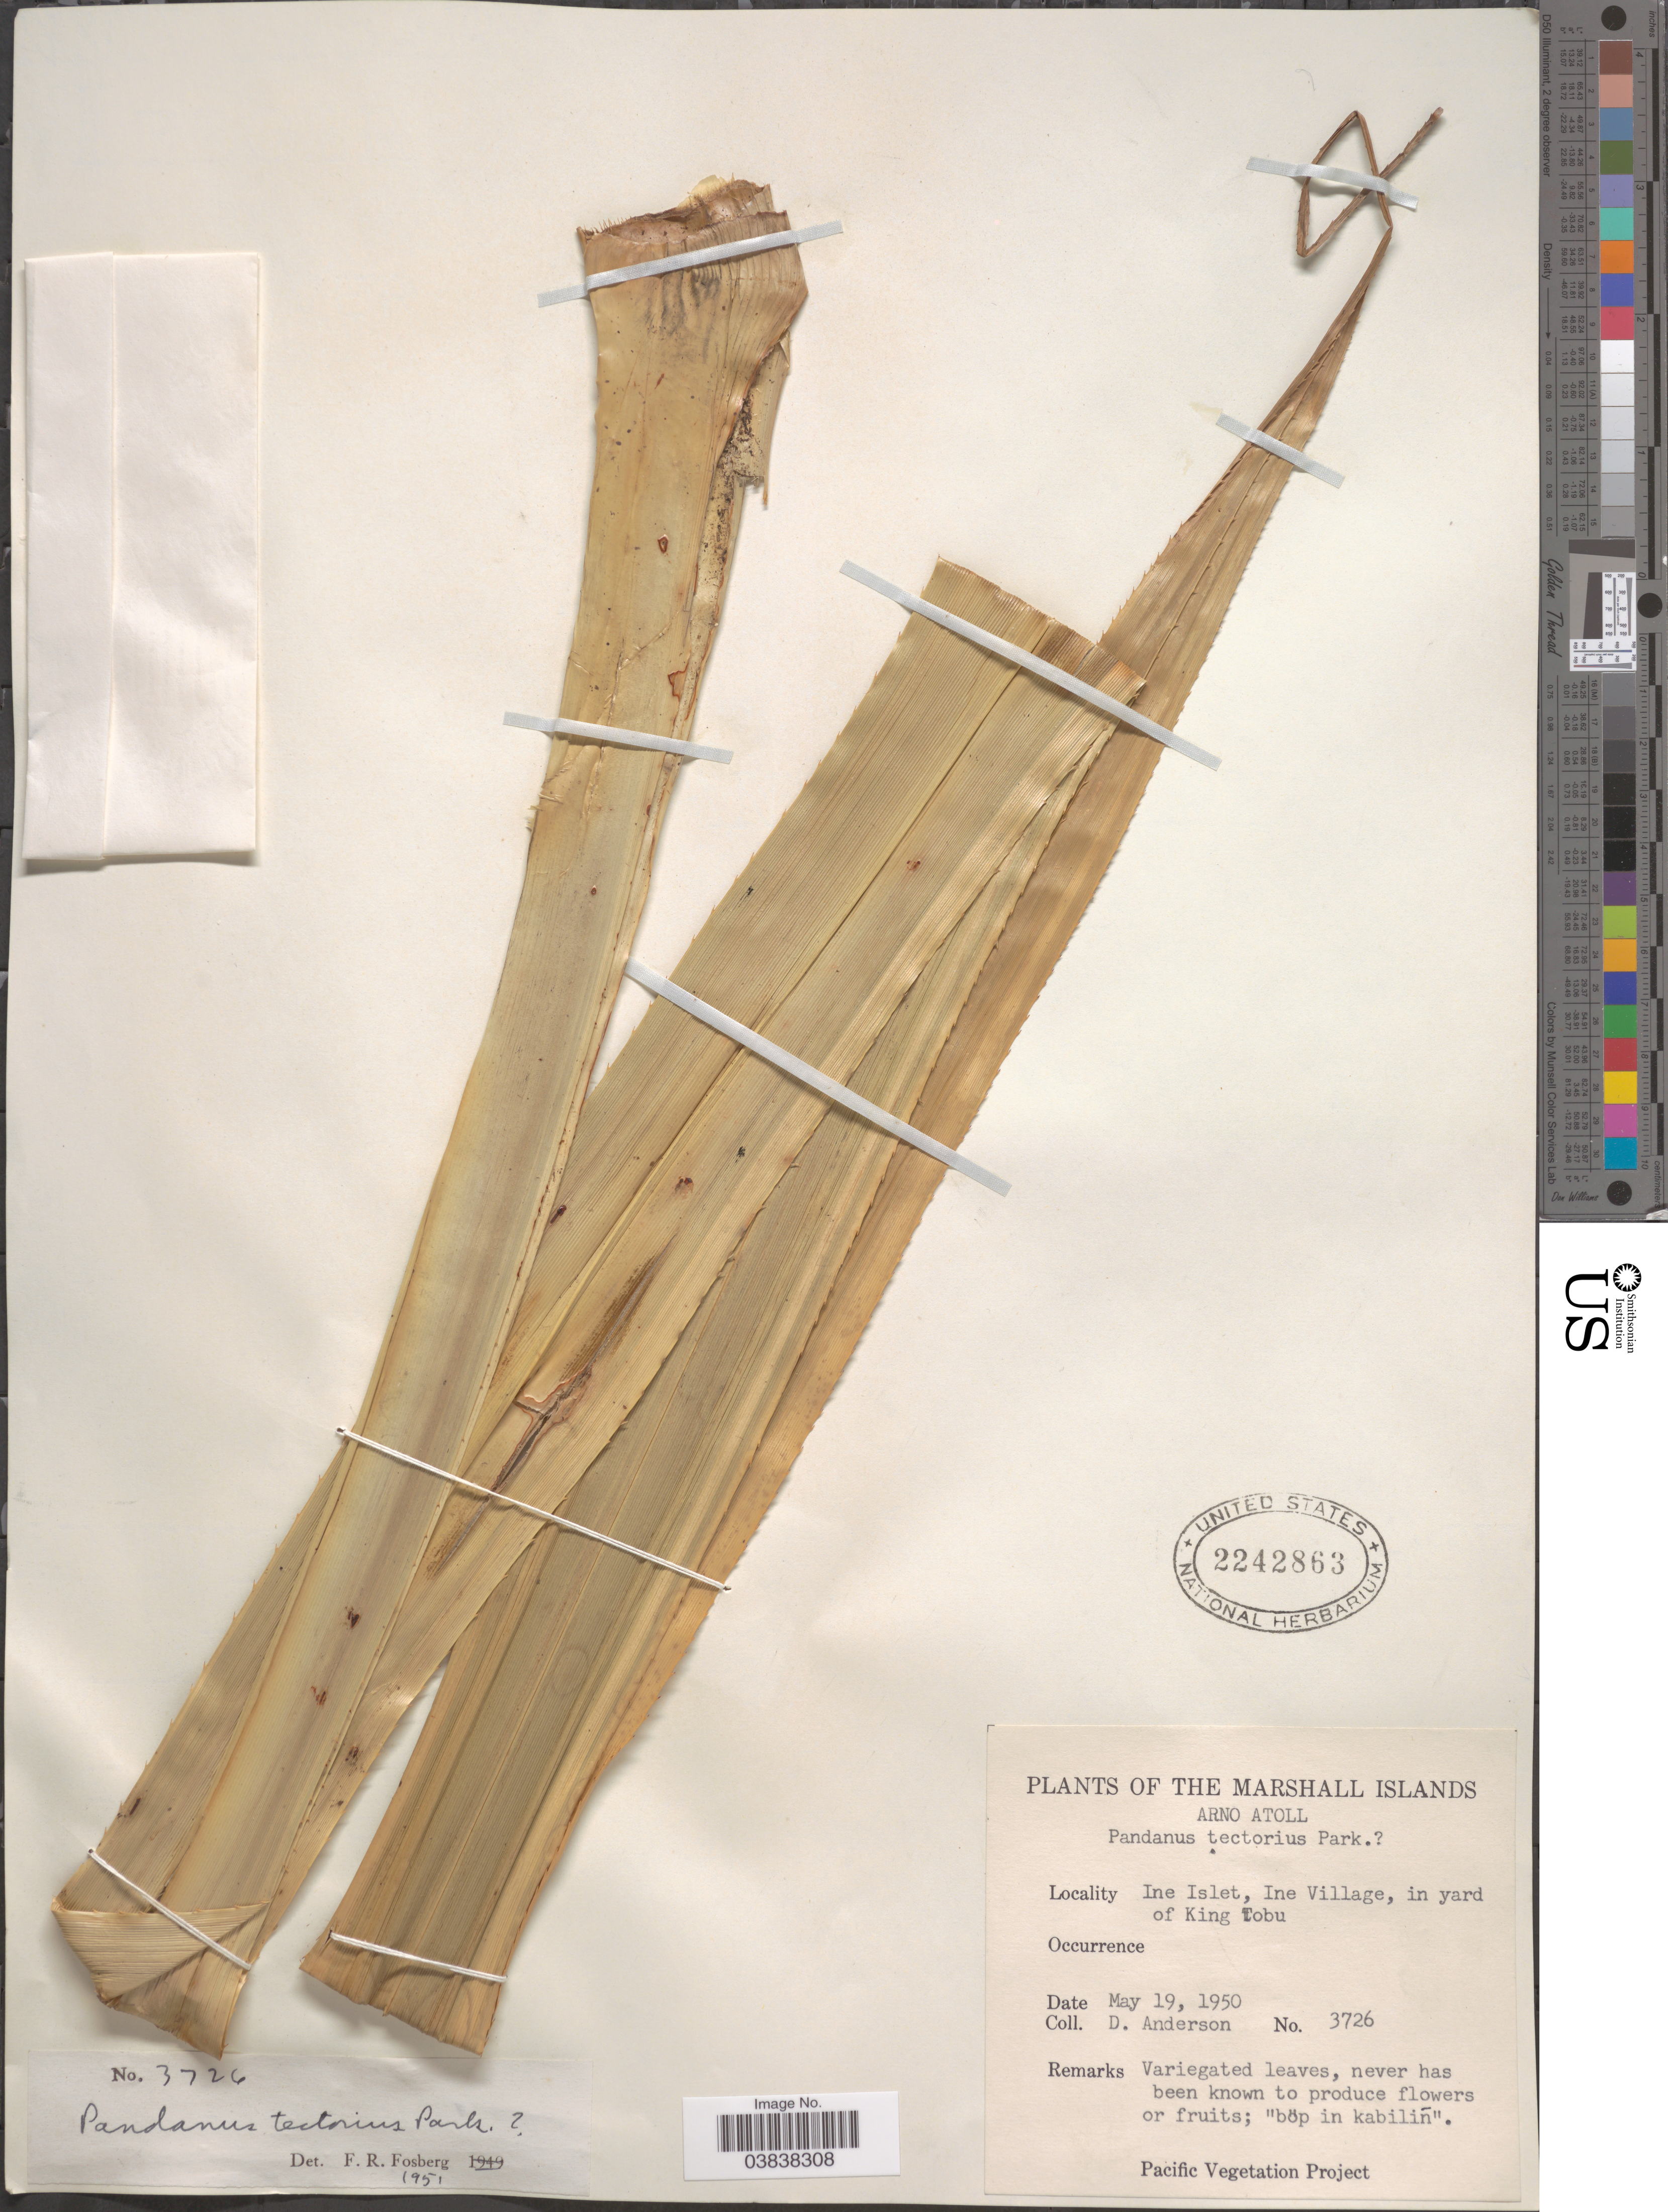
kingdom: Plantae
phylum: Tracheophyta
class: Liliopsida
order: Pandanales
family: Pandanaceae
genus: Pandanus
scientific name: Pandanus pulposus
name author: (Warb.) Martelli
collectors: D. Anderson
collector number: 3726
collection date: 1950-05-19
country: Marshall Islands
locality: Arno Atoll. Ine Islet, Ine Village, in yard of King Tobu.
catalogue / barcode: US 2242863